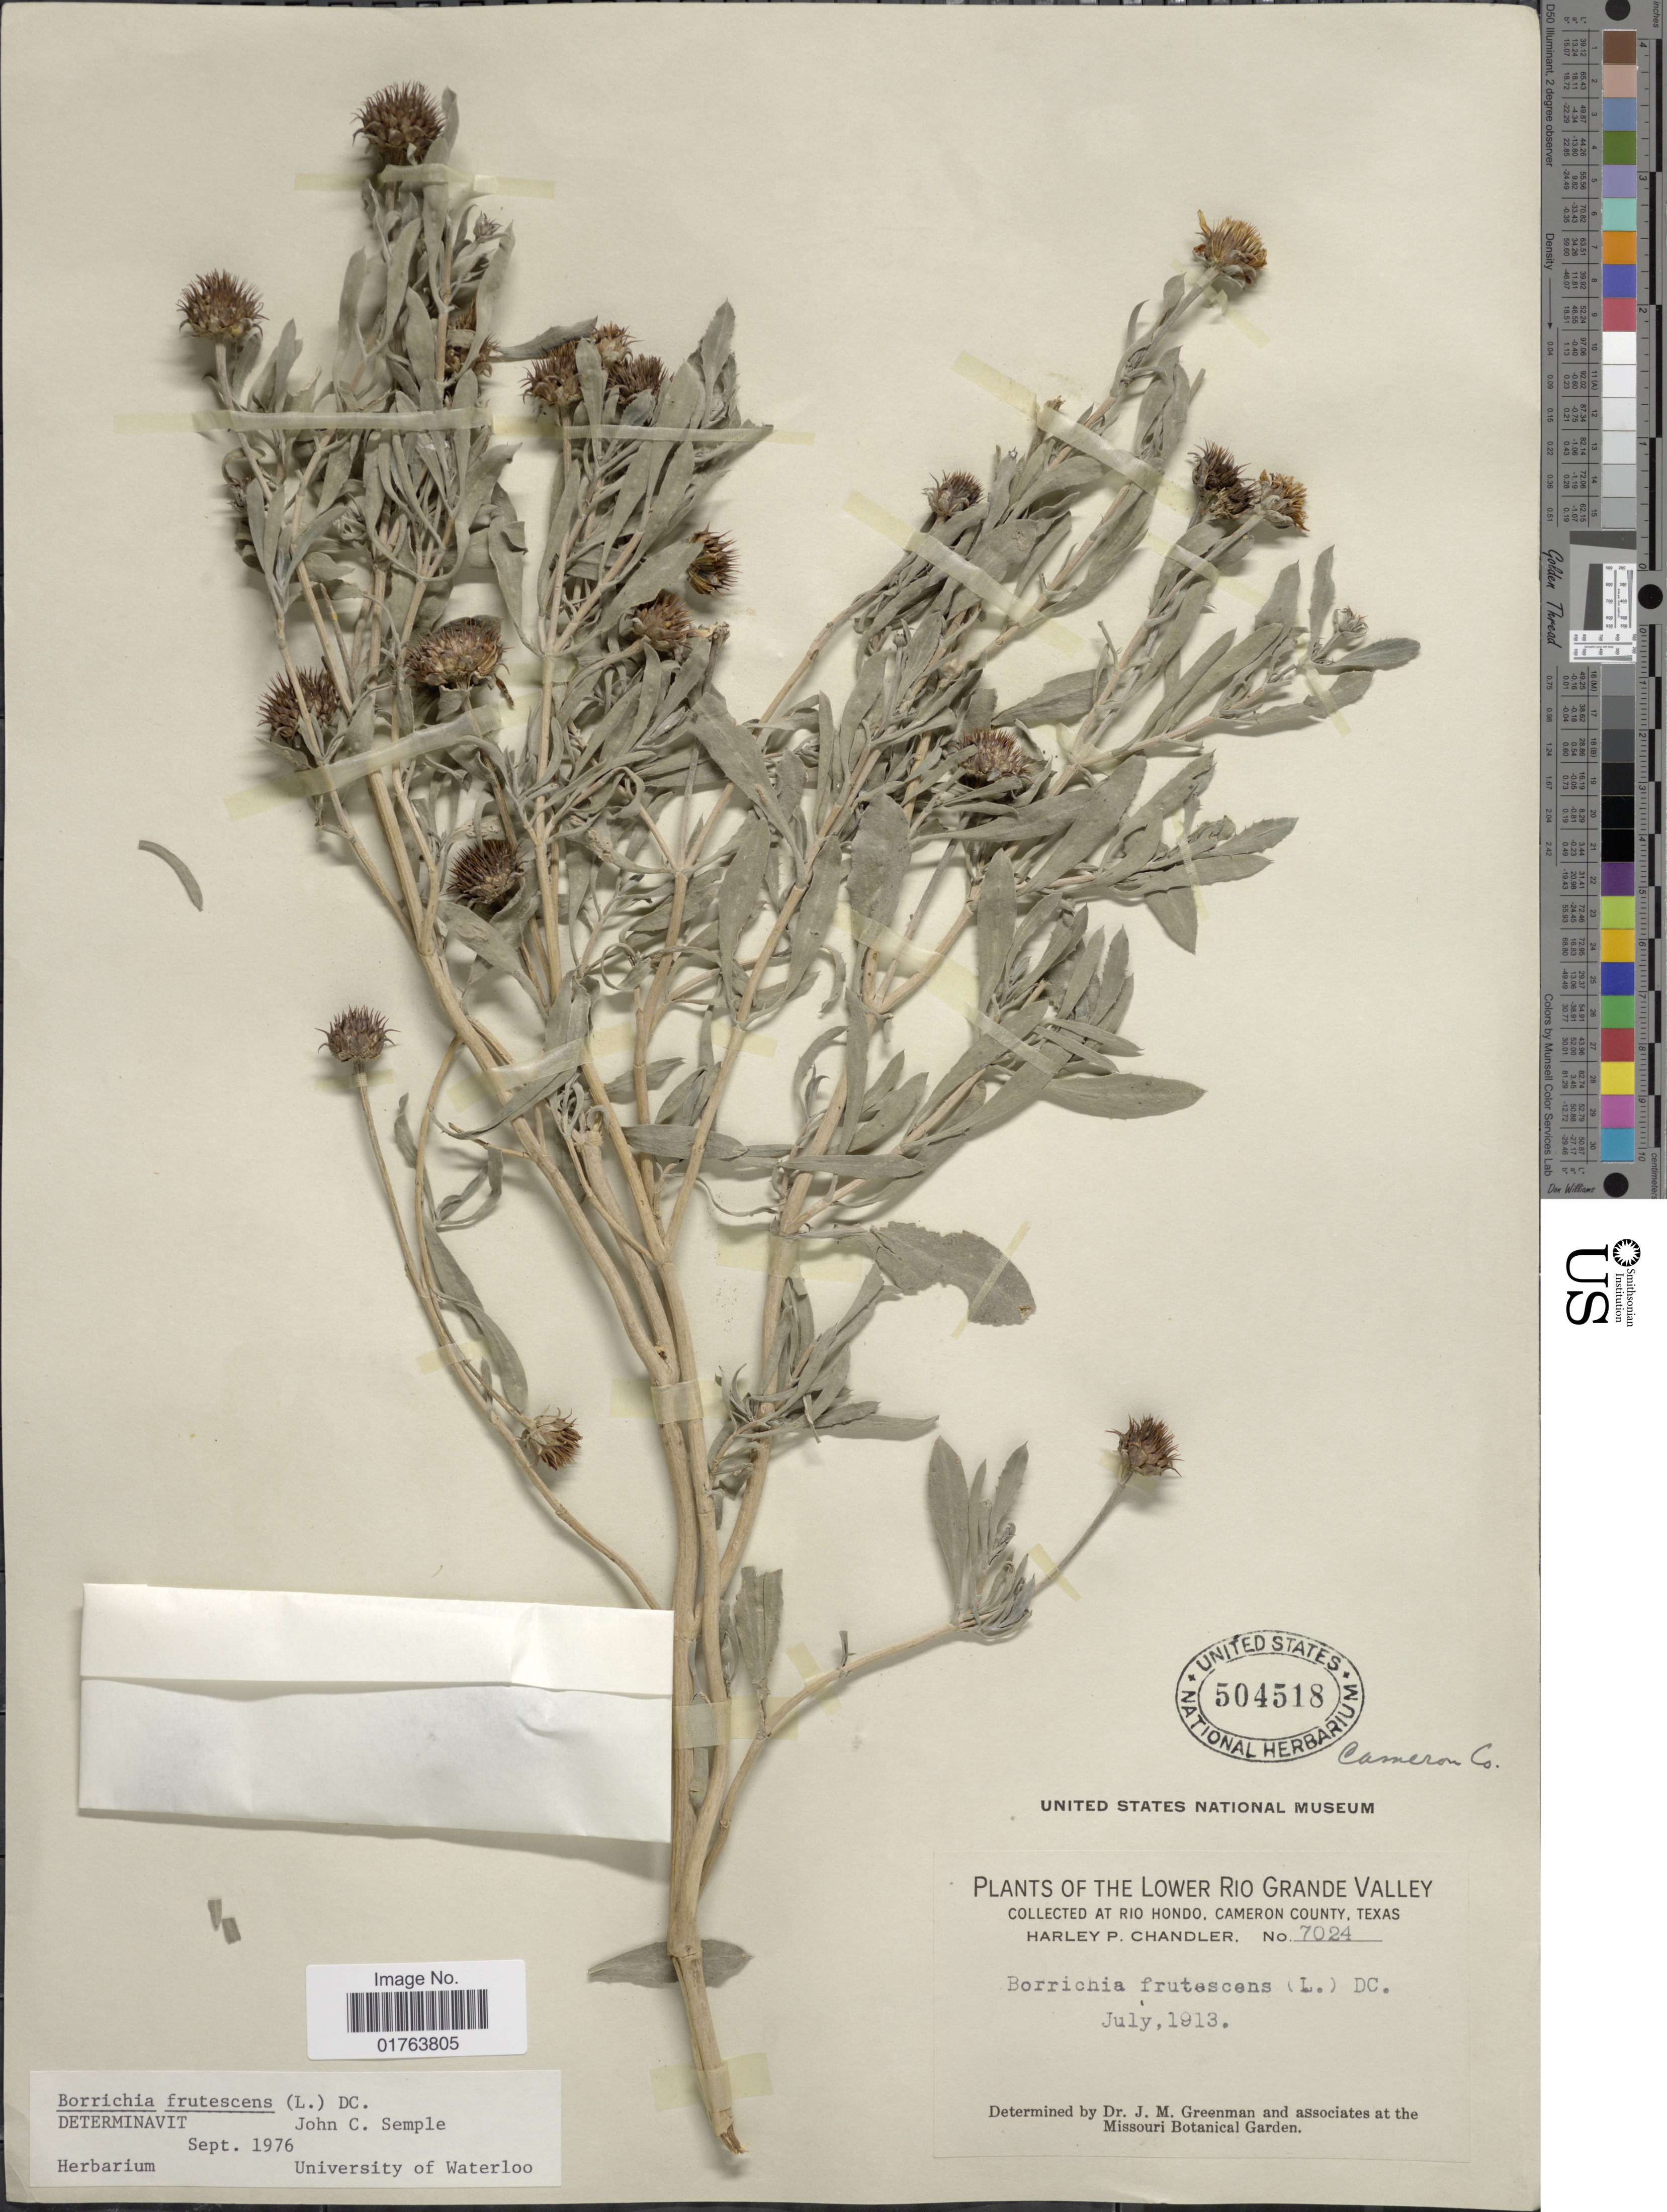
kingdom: Plantae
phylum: Tracheophyta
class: Magnoliopsida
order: Asterales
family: Asteraceae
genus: Borrichia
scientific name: Borrichia frutescens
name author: (L.) DC.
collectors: H. Chandler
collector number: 7024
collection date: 1913-07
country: United States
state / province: Texas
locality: Lower Rio Grande Valley, at Rio Hondo, Cameron County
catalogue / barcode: US 504518